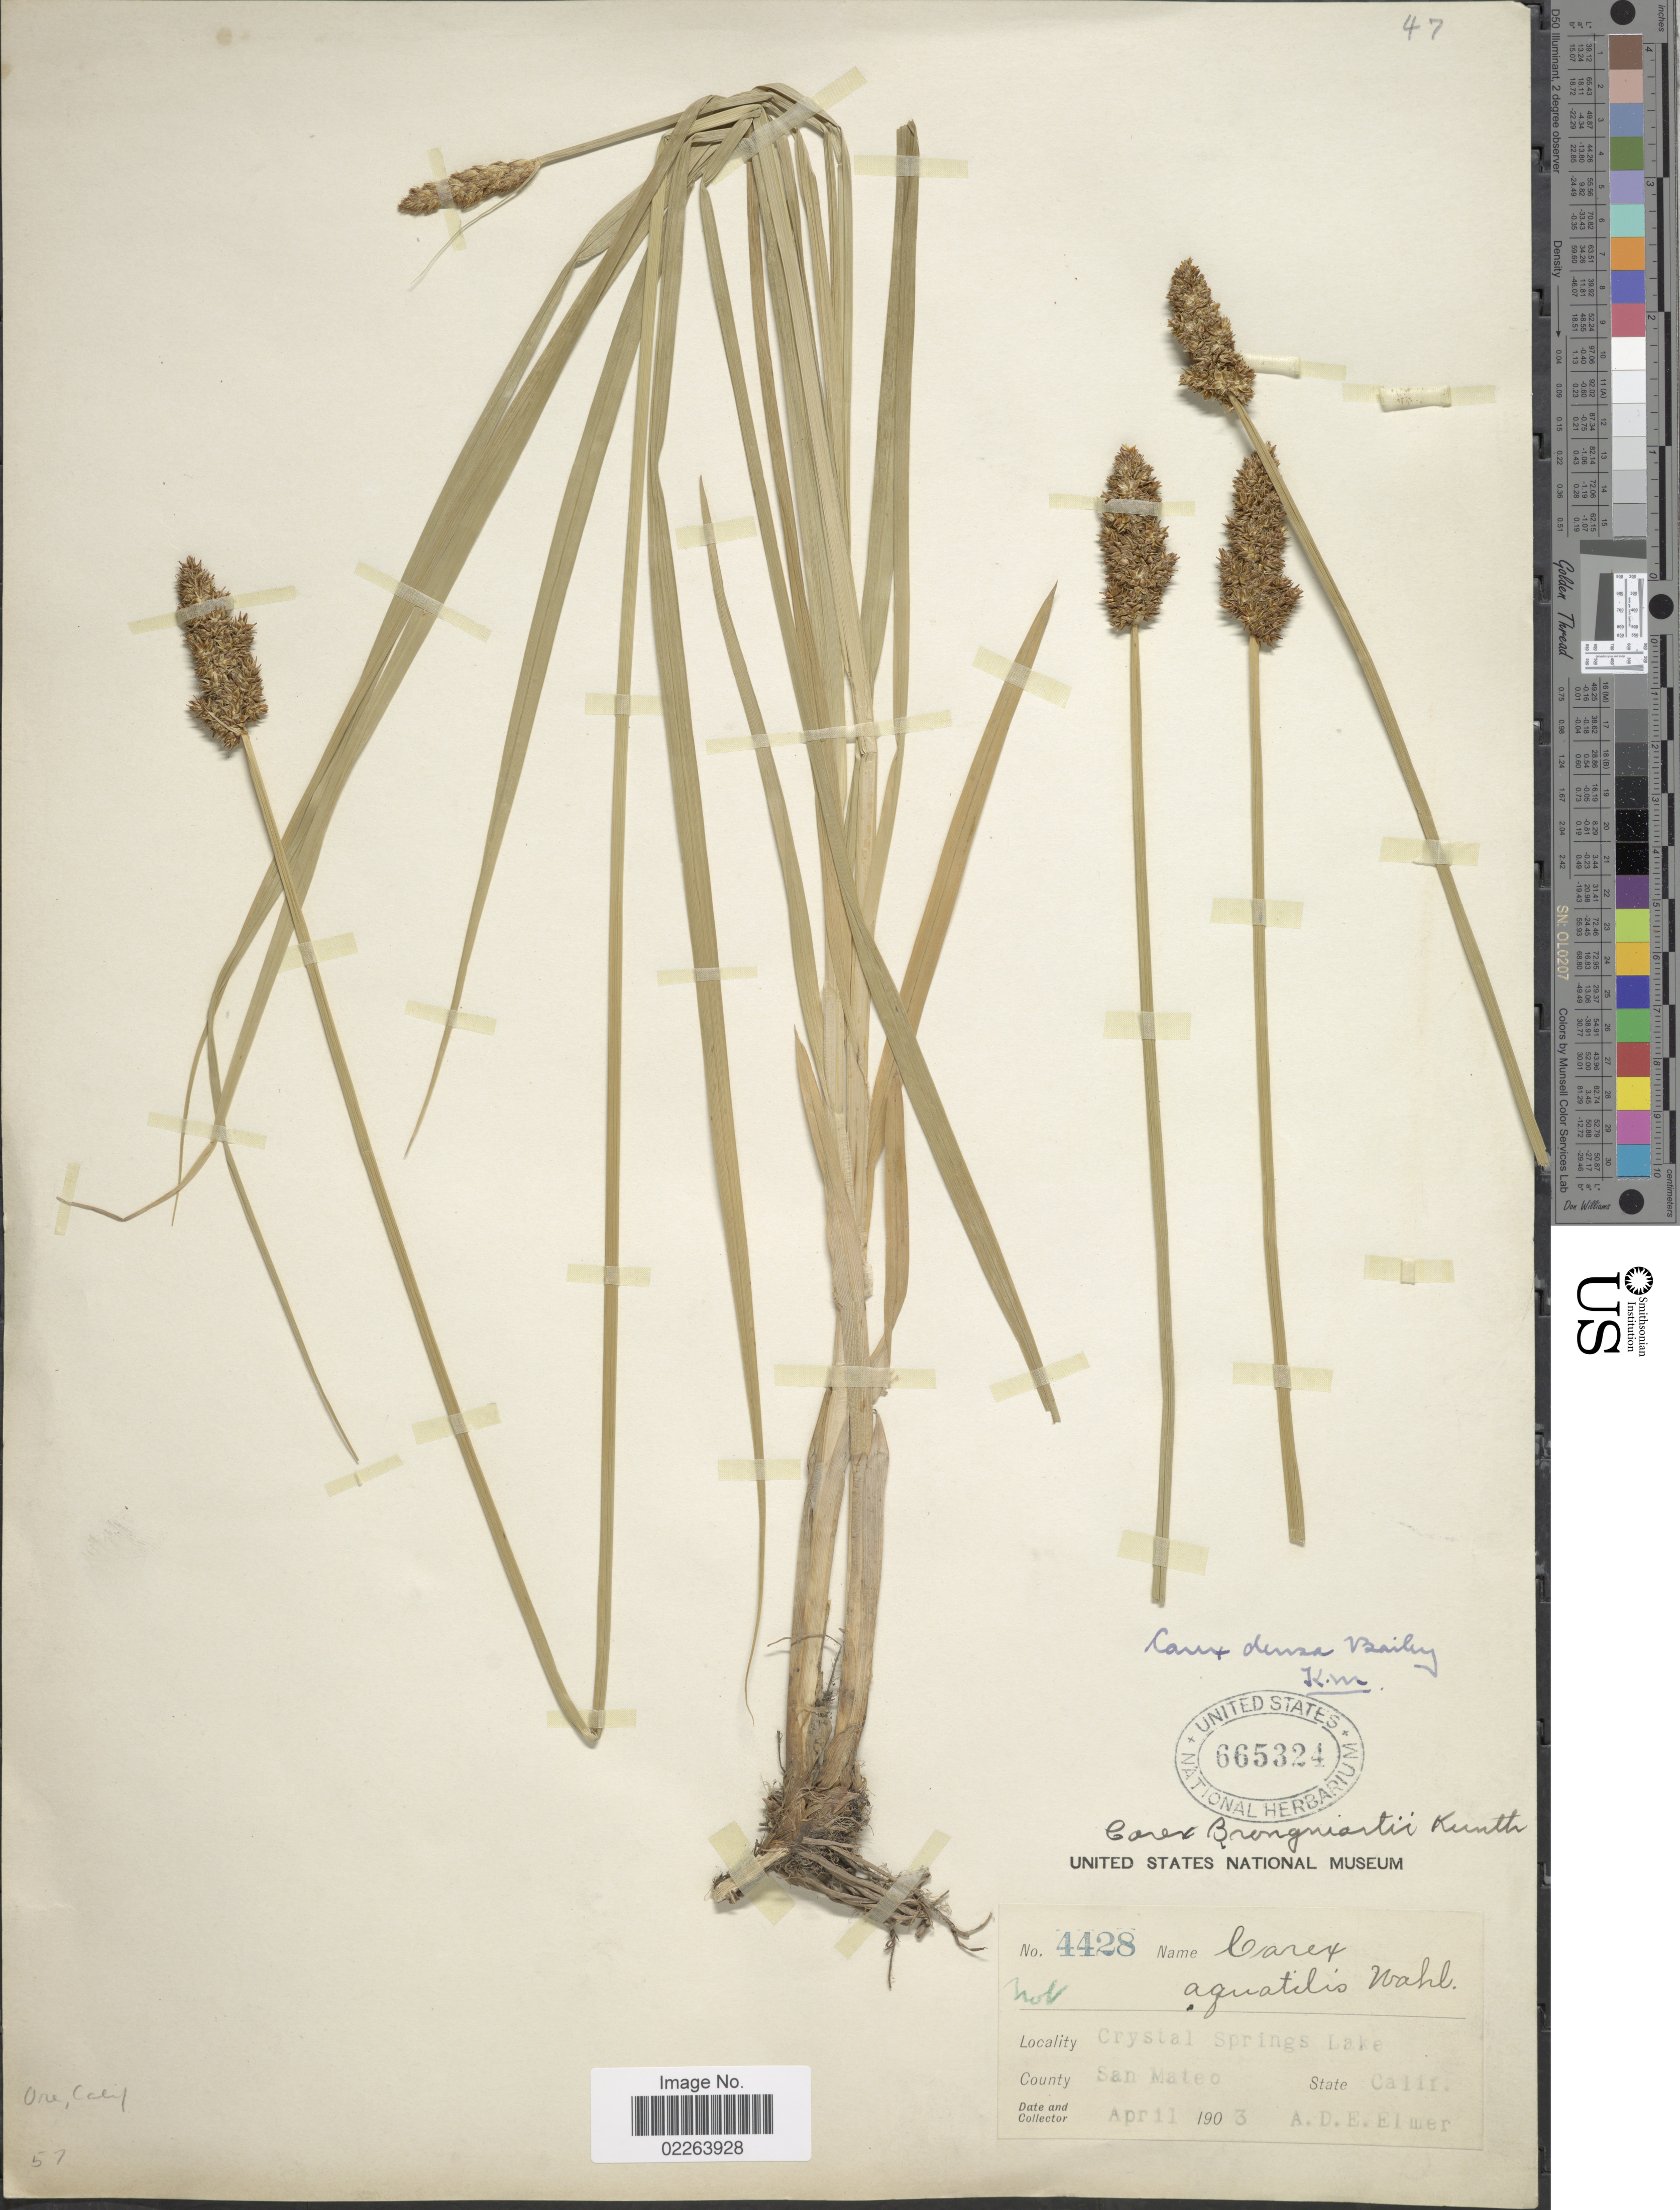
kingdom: Plantae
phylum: Tracheophyta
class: Liliopsida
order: Poales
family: Cyperaceae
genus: Carex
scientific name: Carex densa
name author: (L.H. Bailey) L.H. Bailey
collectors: A. D. E. Elmer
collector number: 4428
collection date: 1903-04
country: United States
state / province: California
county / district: San Mateo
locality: Crystal Springs Lake, County San Mateo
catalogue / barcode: US 665324